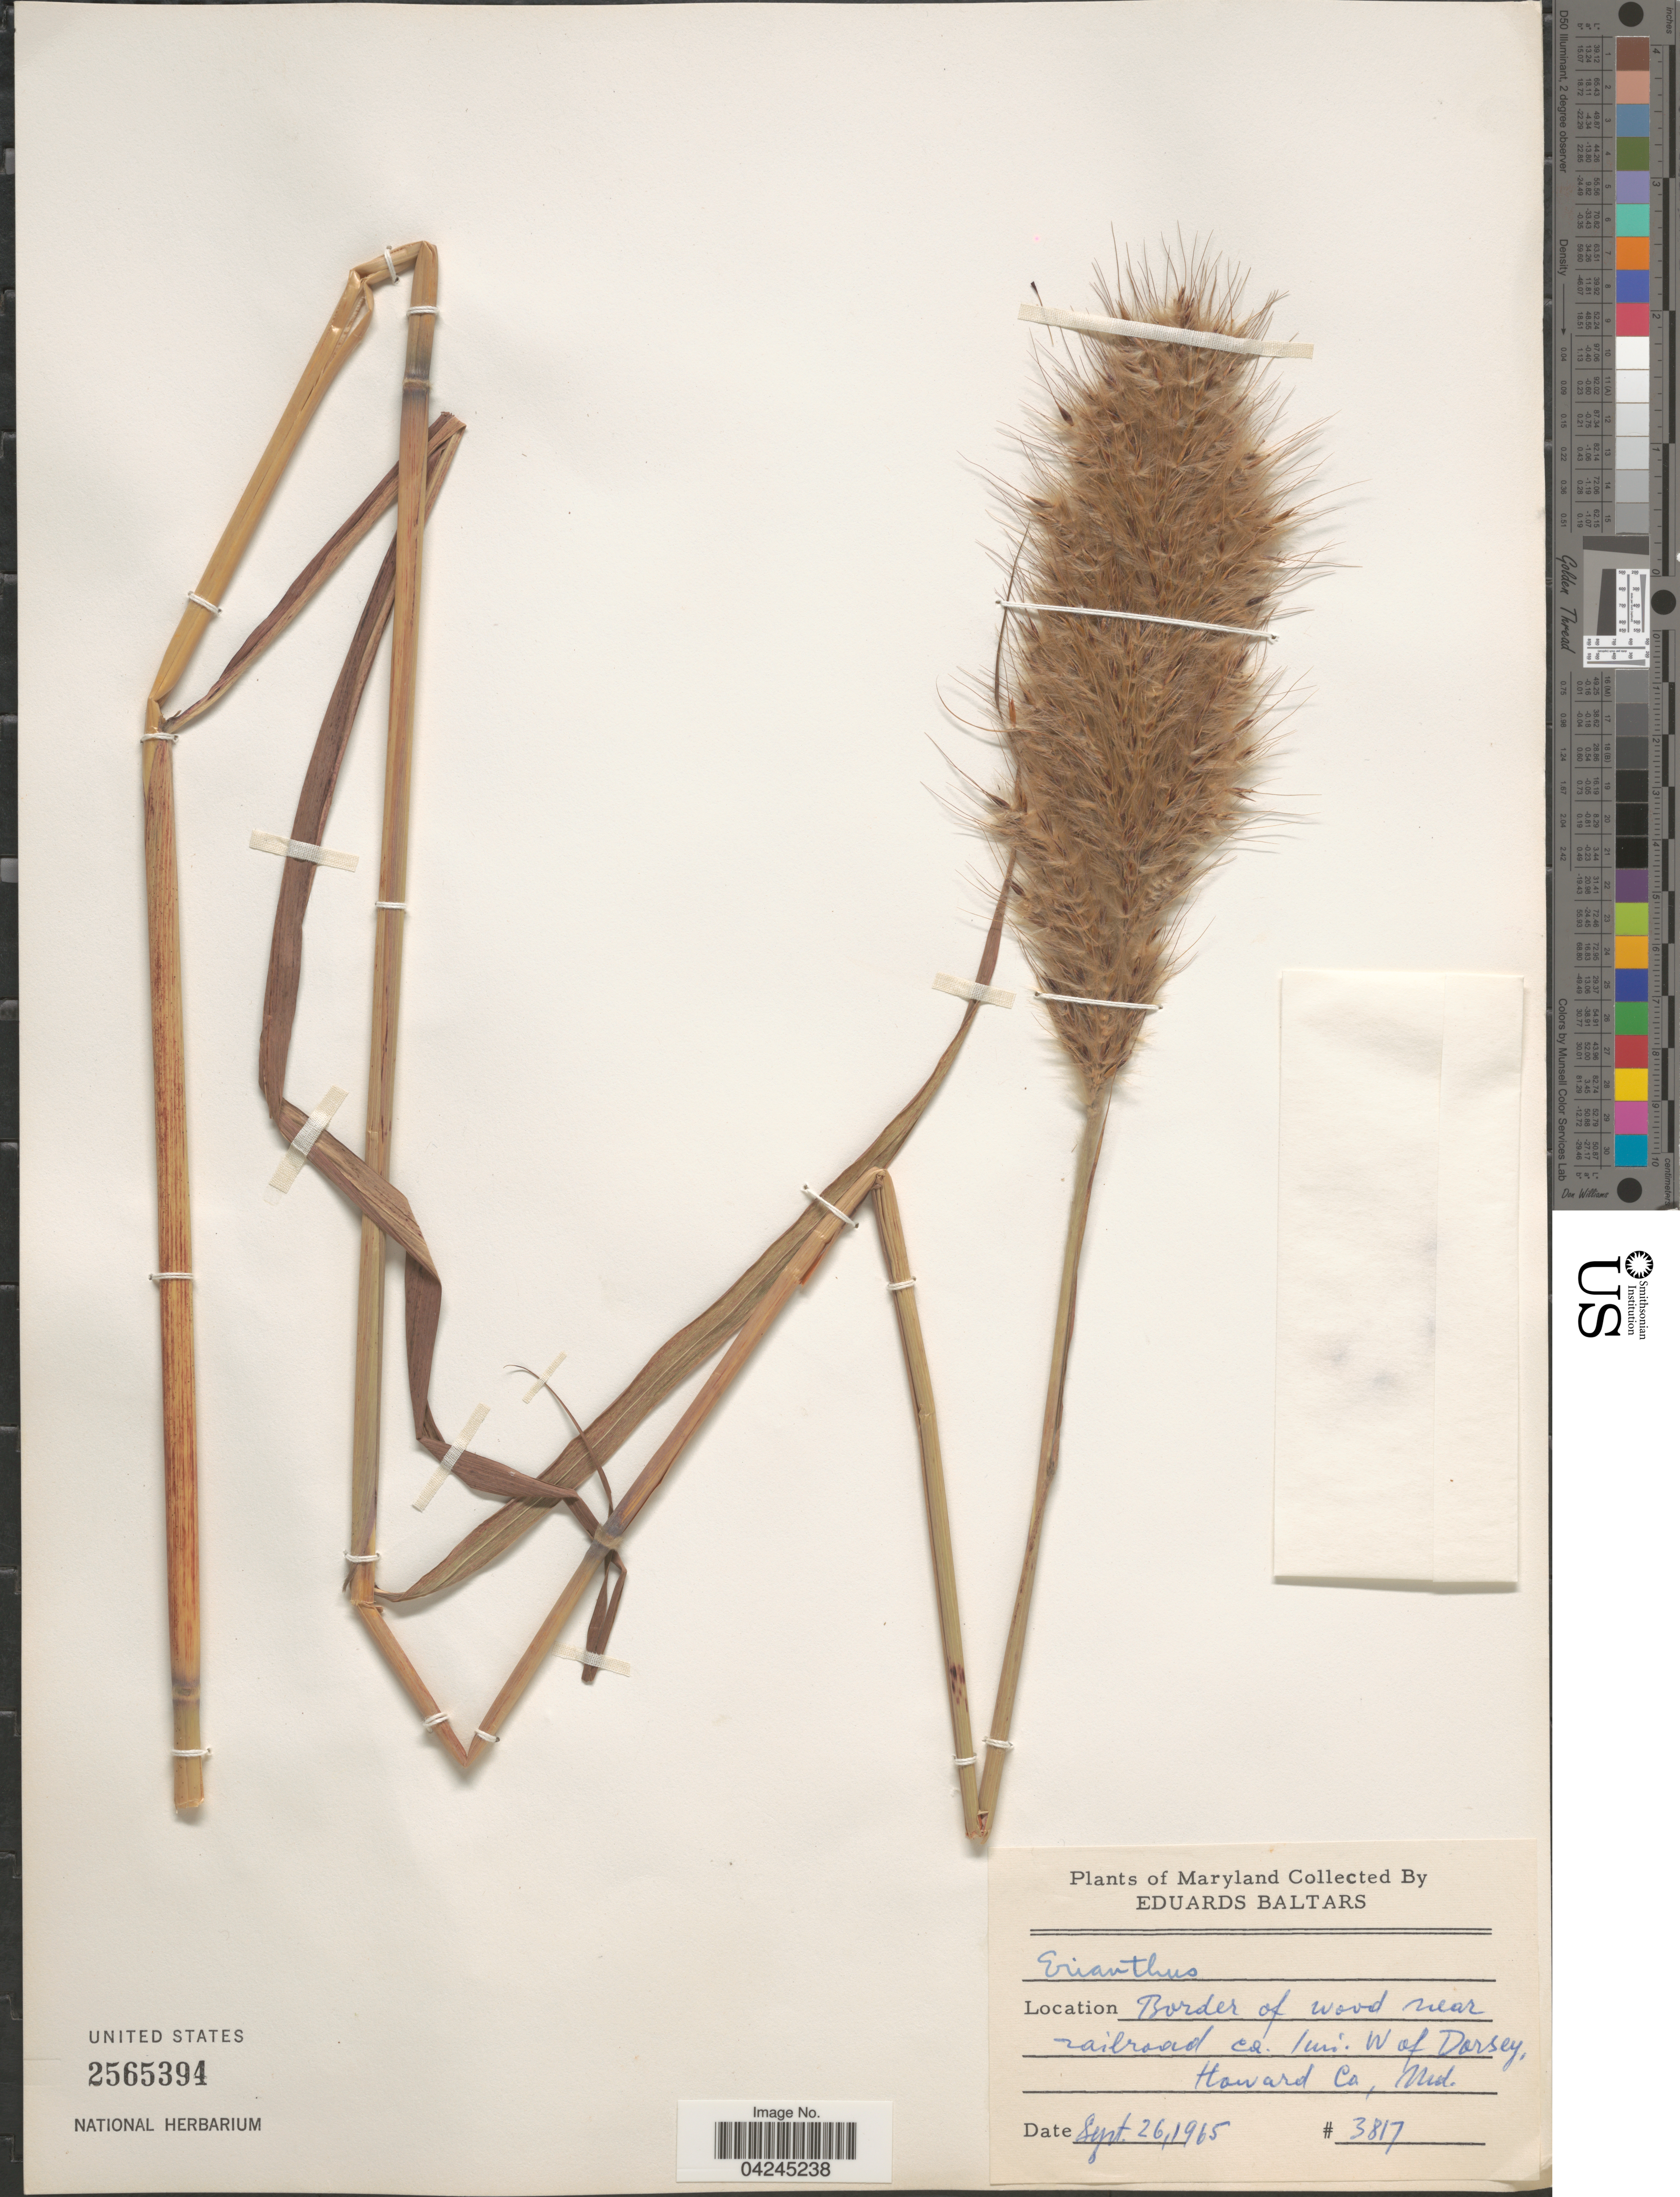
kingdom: Plantae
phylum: Tracheophyta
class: Liliopsida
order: Poales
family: Poaceae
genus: Erianthus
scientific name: Erianthus sp.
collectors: E. Baltars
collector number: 3817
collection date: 1965-09-26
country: United States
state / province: Maryland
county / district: Howard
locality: Border of wood near railroad ca. 1 mi. W of Dorsey, Howard Co.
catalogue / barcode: US 2565394